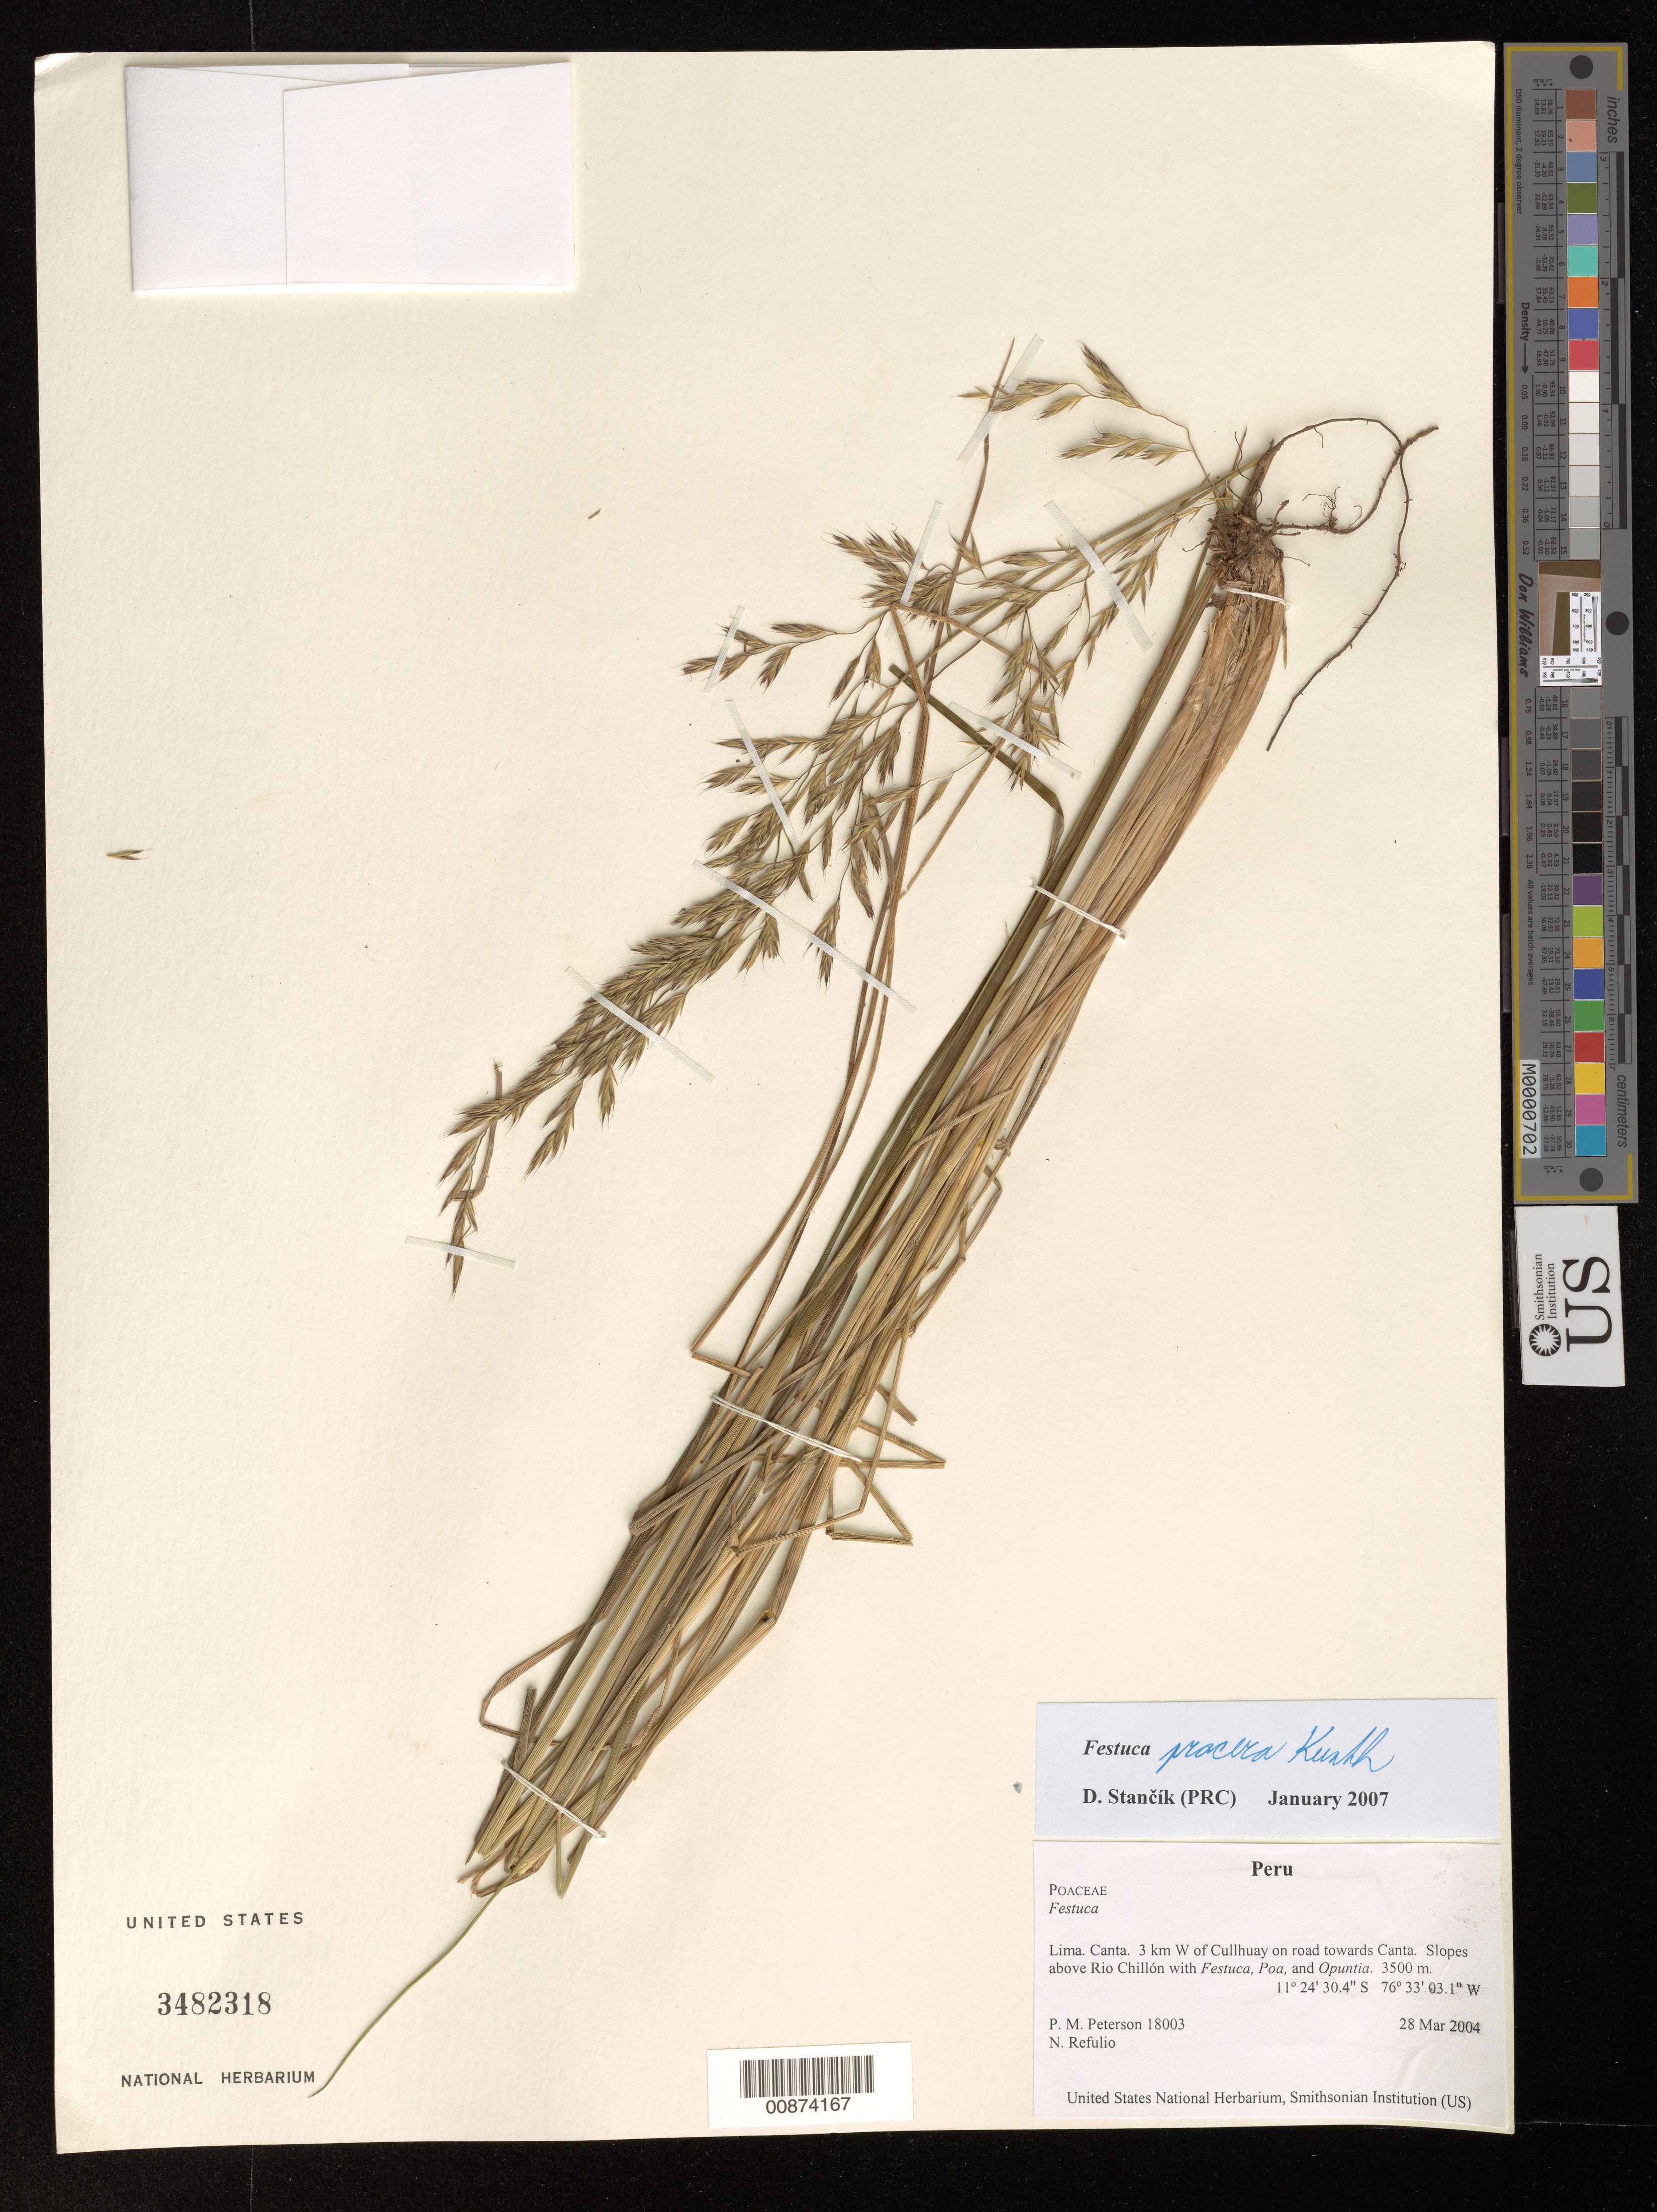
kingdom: Plantae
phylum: Tracheophyta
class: Liliopsida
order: Poales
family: Poaceae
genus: Festuca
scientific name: Festuca procera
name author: Kunth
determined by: Stancik, D.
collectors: P. M. Peterson & N. Refulio-Rodríguez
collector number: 18003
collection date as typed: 28 Mar 2004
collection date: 2004-03-28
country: Peru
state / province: Lima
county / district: Canta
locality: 3 km W of Cullhuay on road towards Canta. Slopes above Rio Chillón with Festuca, Poa, and Opuntia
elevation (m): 3500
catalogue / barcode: US 3482318